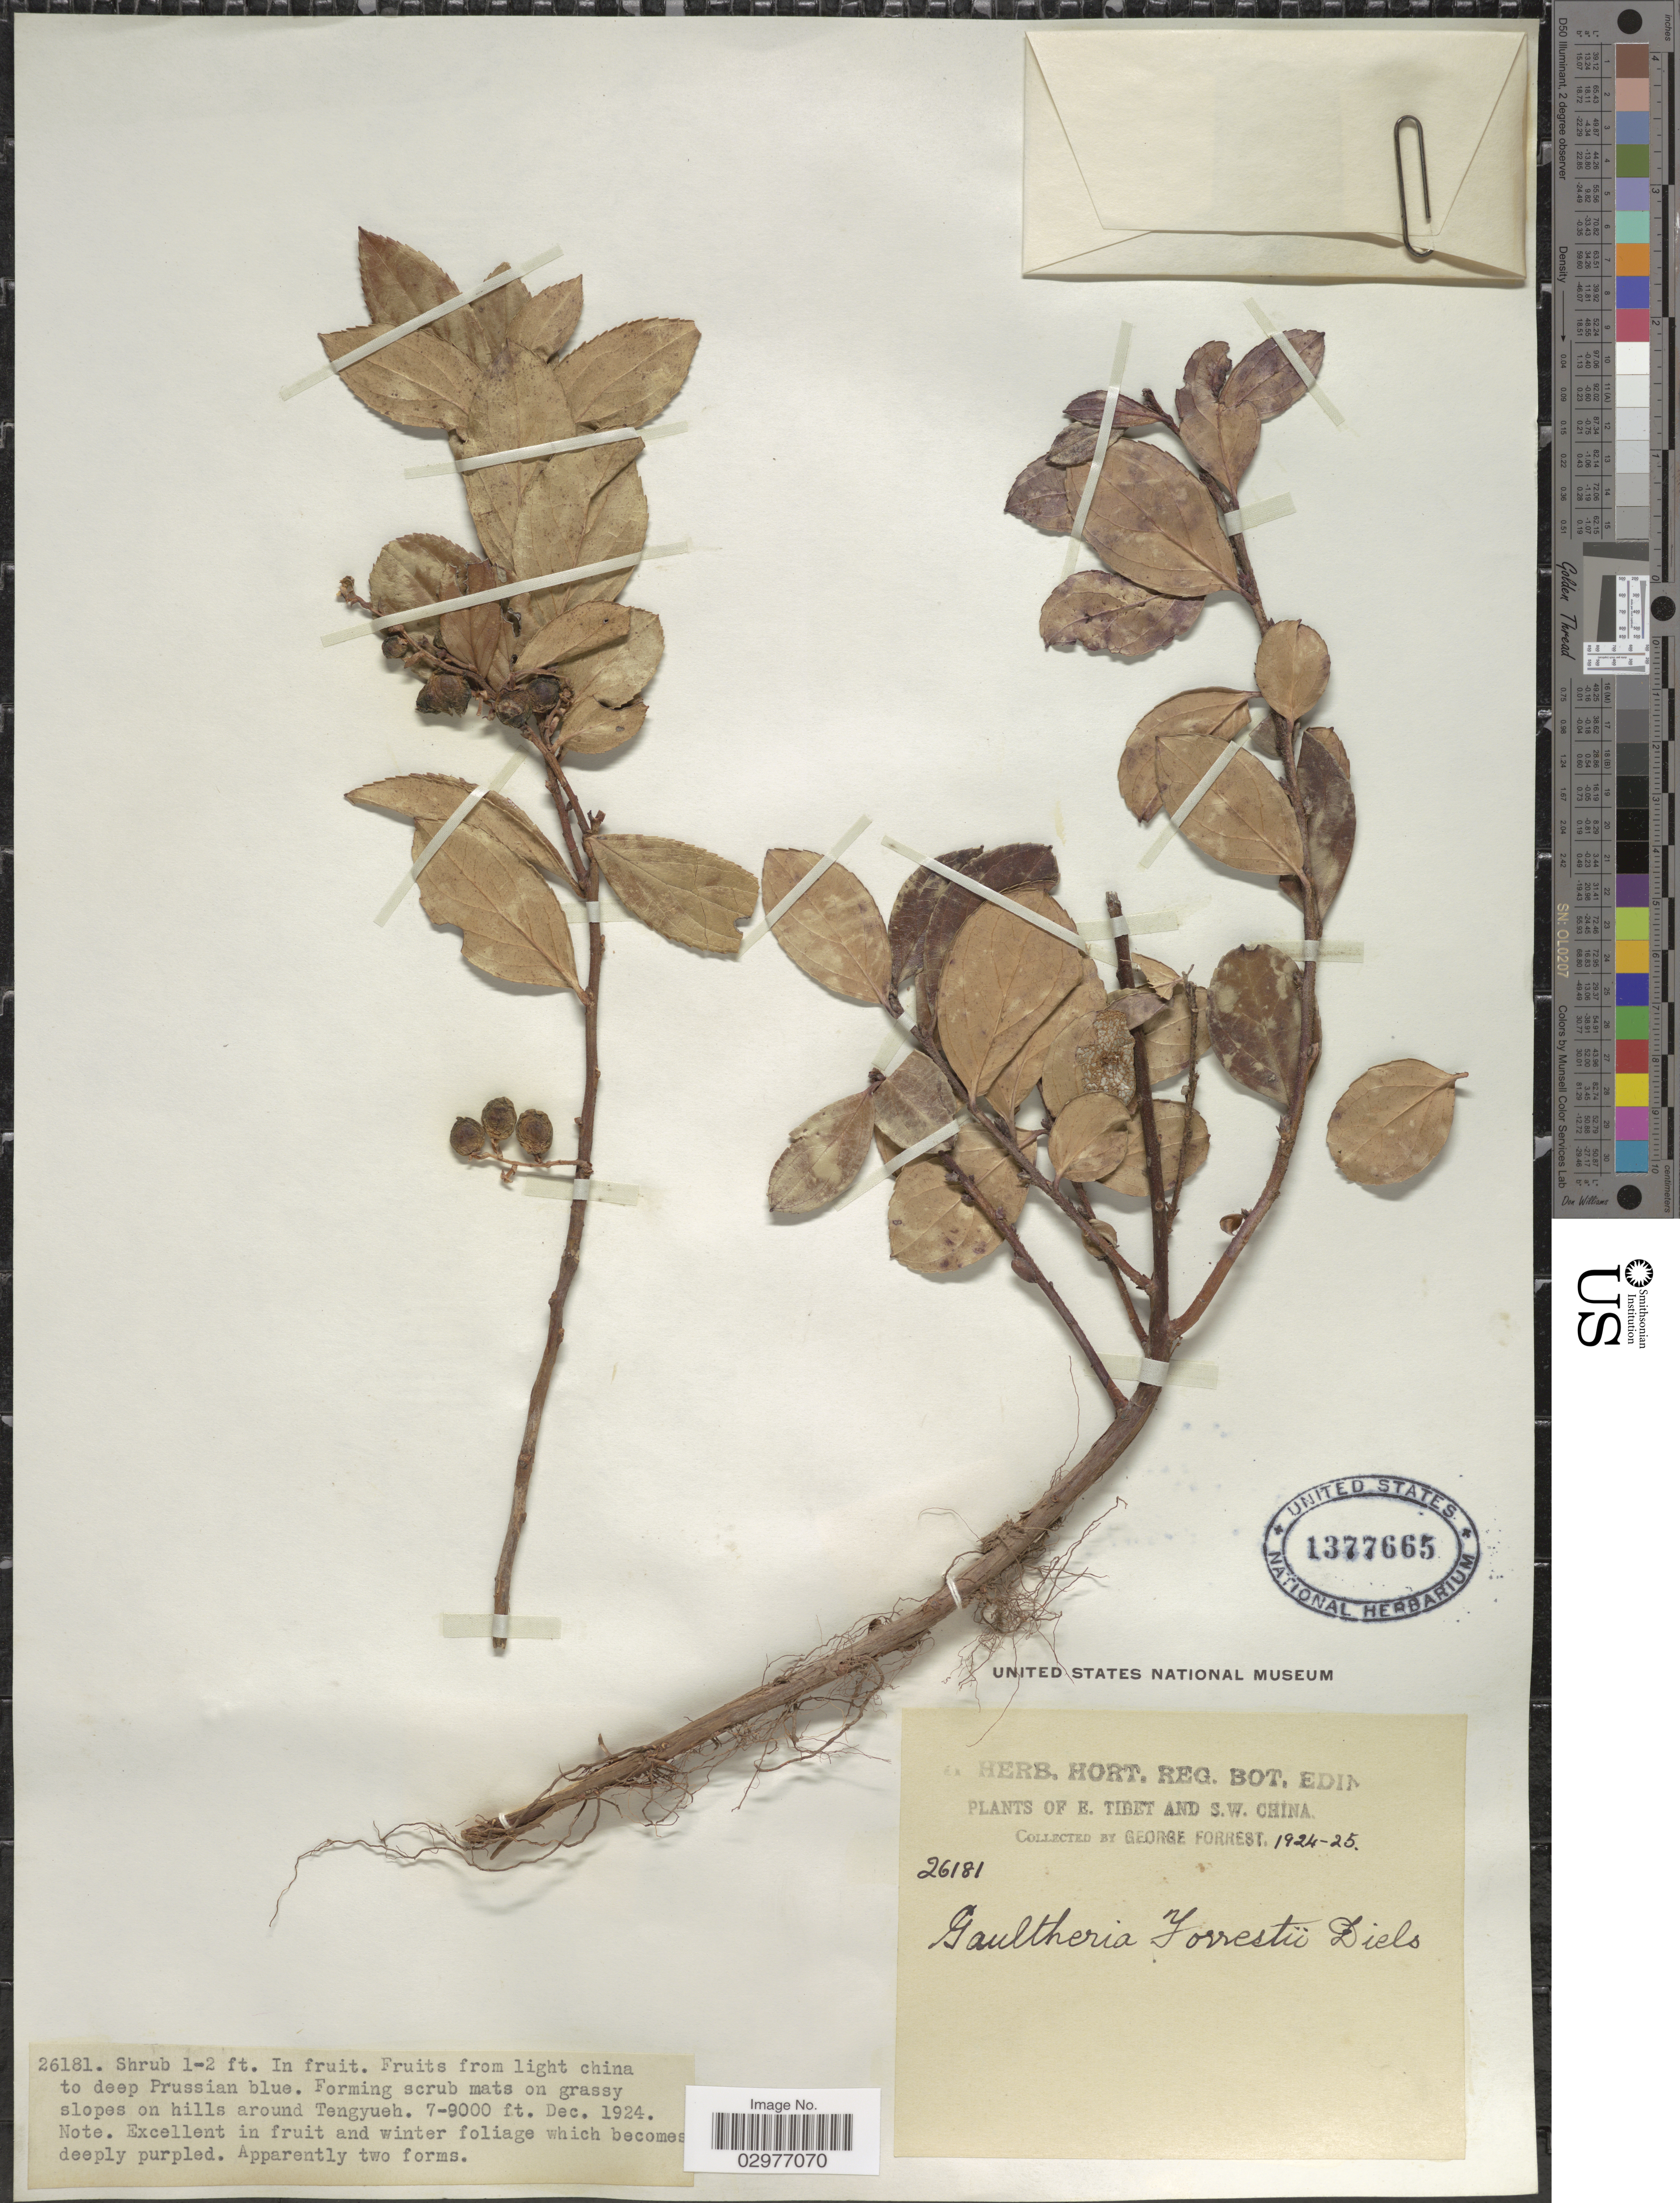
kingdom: Plantae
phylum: Tracheophyta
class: Magnoliopsida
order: Ericales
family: Ericaceae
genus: Gaultheria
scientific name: Gaultheria forrestii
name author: Diels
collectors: G. Forrest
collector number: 26181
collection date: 1924-12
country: China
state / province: Xizang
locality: E. Tibet and S.W. China.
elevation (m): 2134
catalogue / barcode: US 1377665